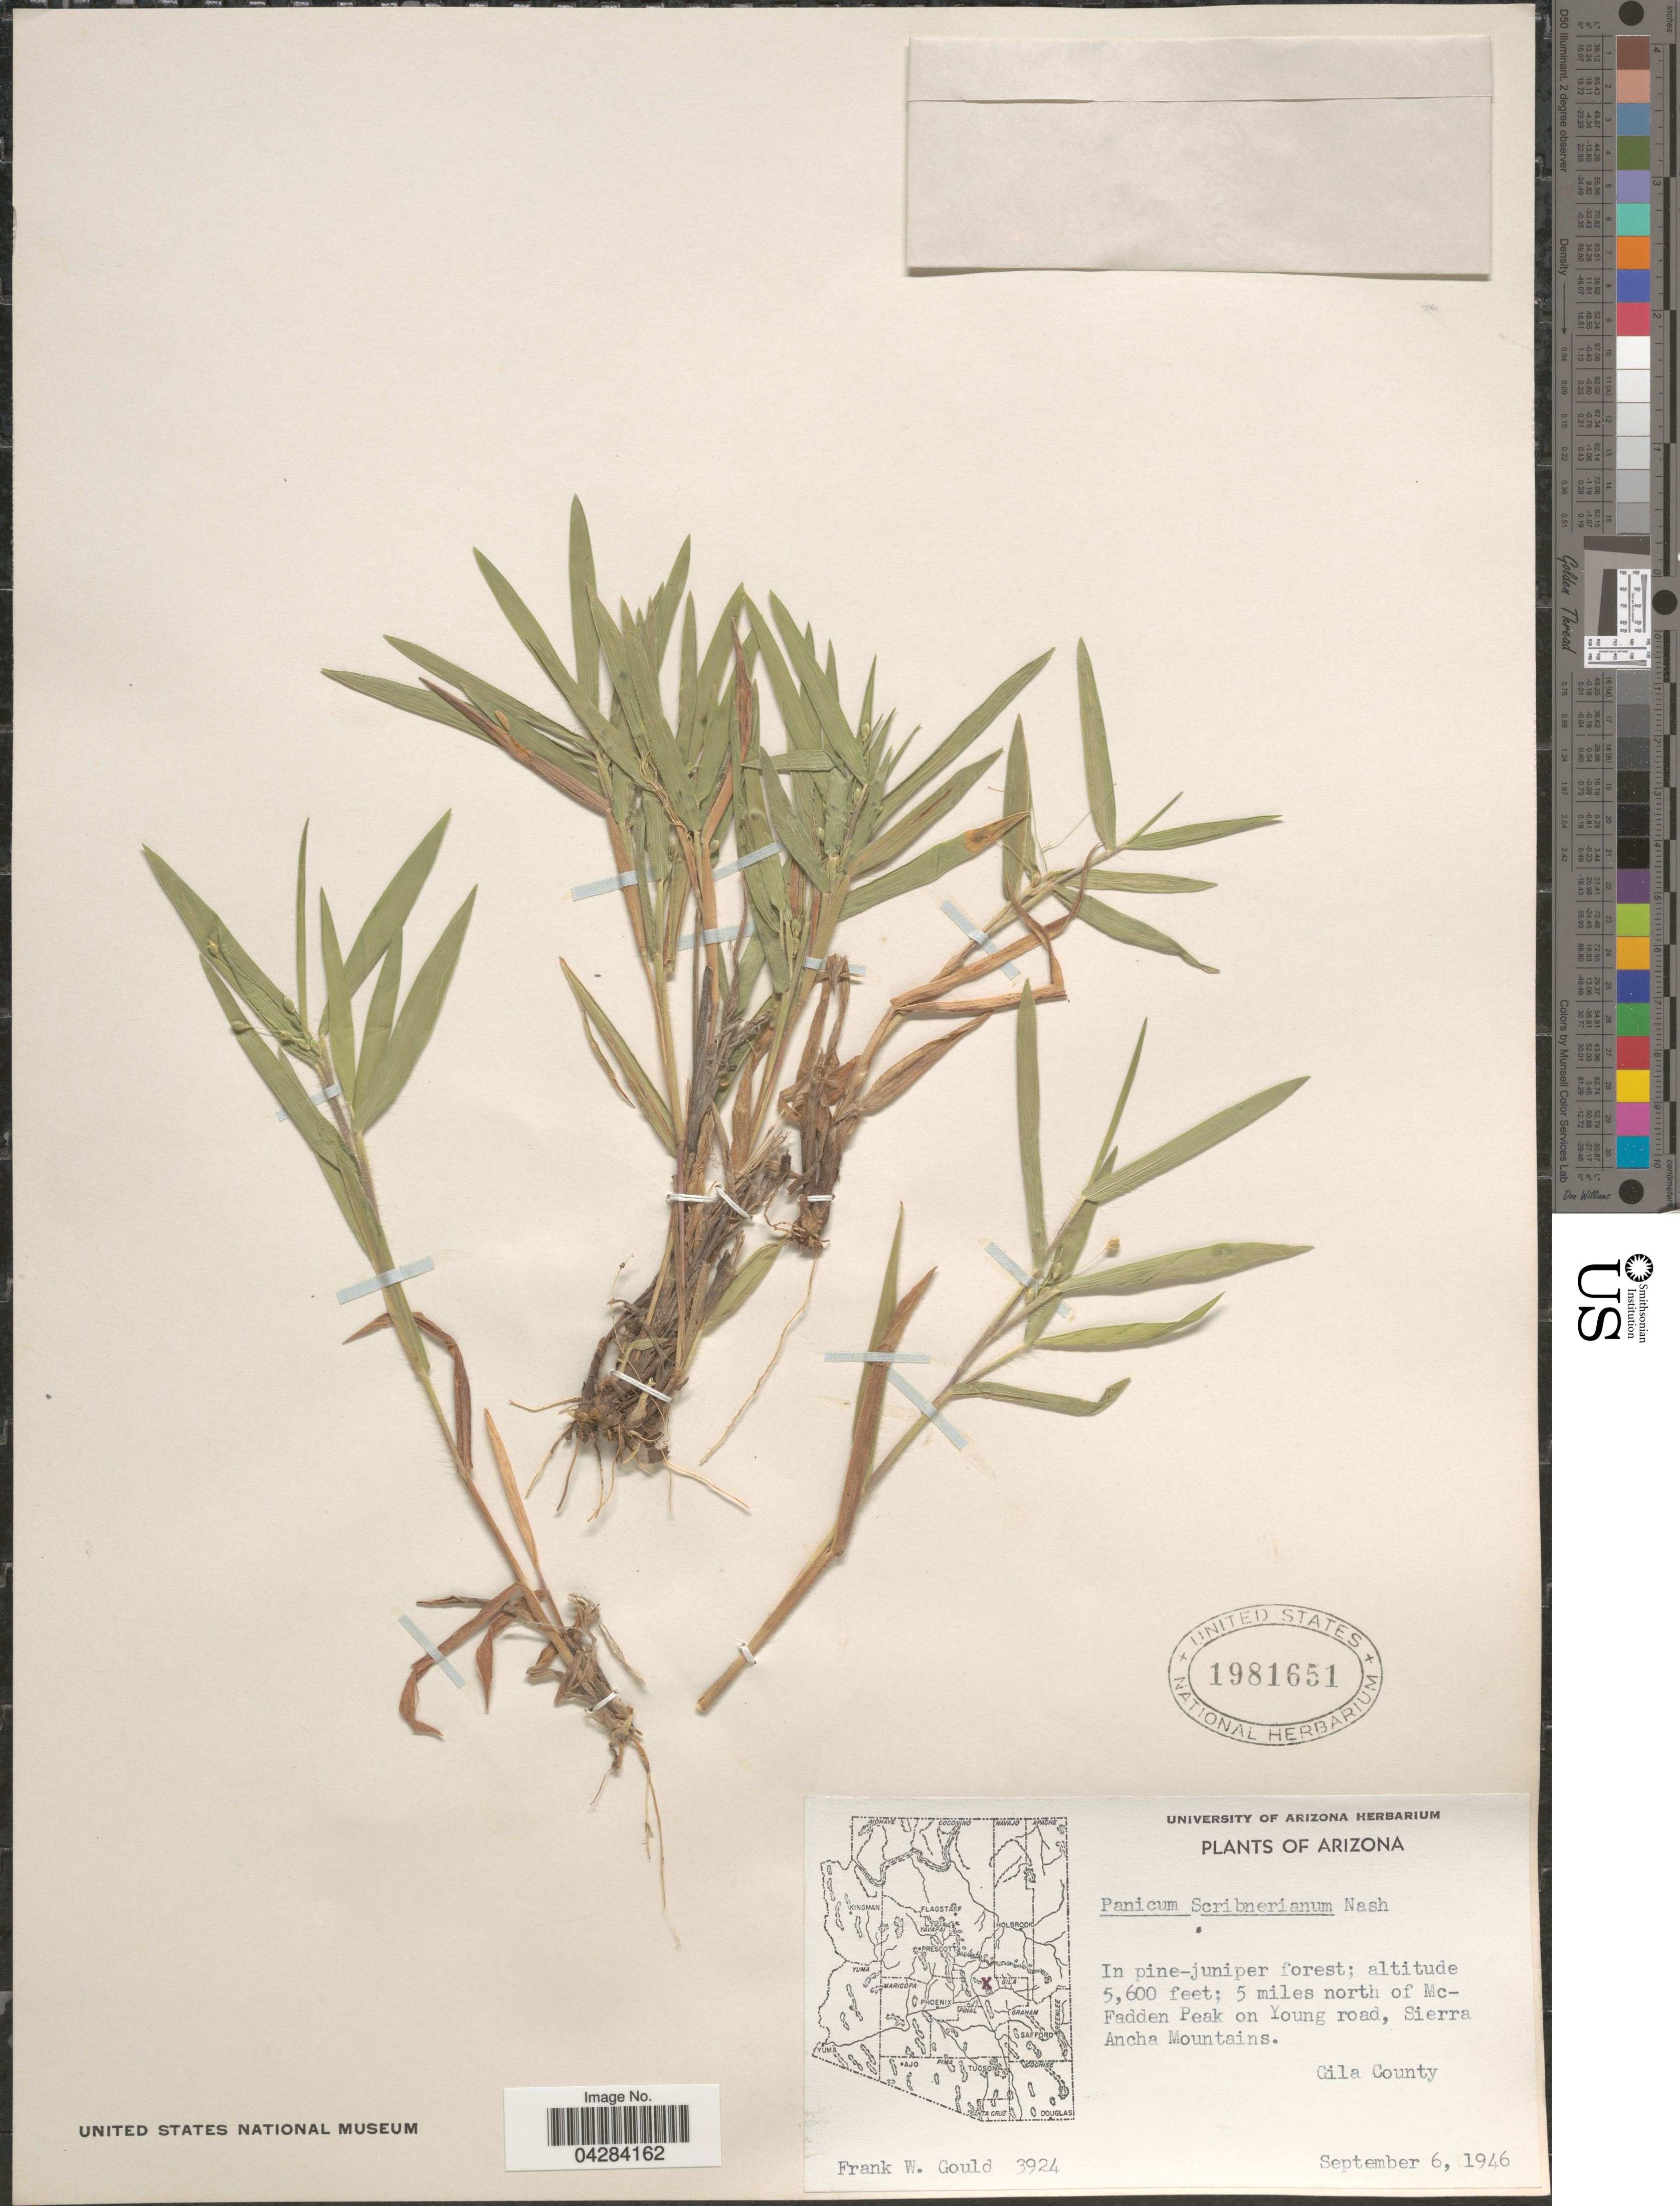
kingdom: Plantae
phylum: Tracheophyta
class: Liliopsida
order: Poales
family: Poaceae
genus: Dichanthelium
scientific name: Dichanthelium oligosanthes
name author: (Schult.) Gould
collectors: F. W. Gould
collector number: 3924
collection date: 1946-09-06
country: United States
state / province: Arizona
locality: In pine-juniper forest; 5 miles north of McFadden Peak on Young road, Sierra Ancha Mountains. Gila County.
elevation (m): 1707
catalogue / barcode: US 1981651